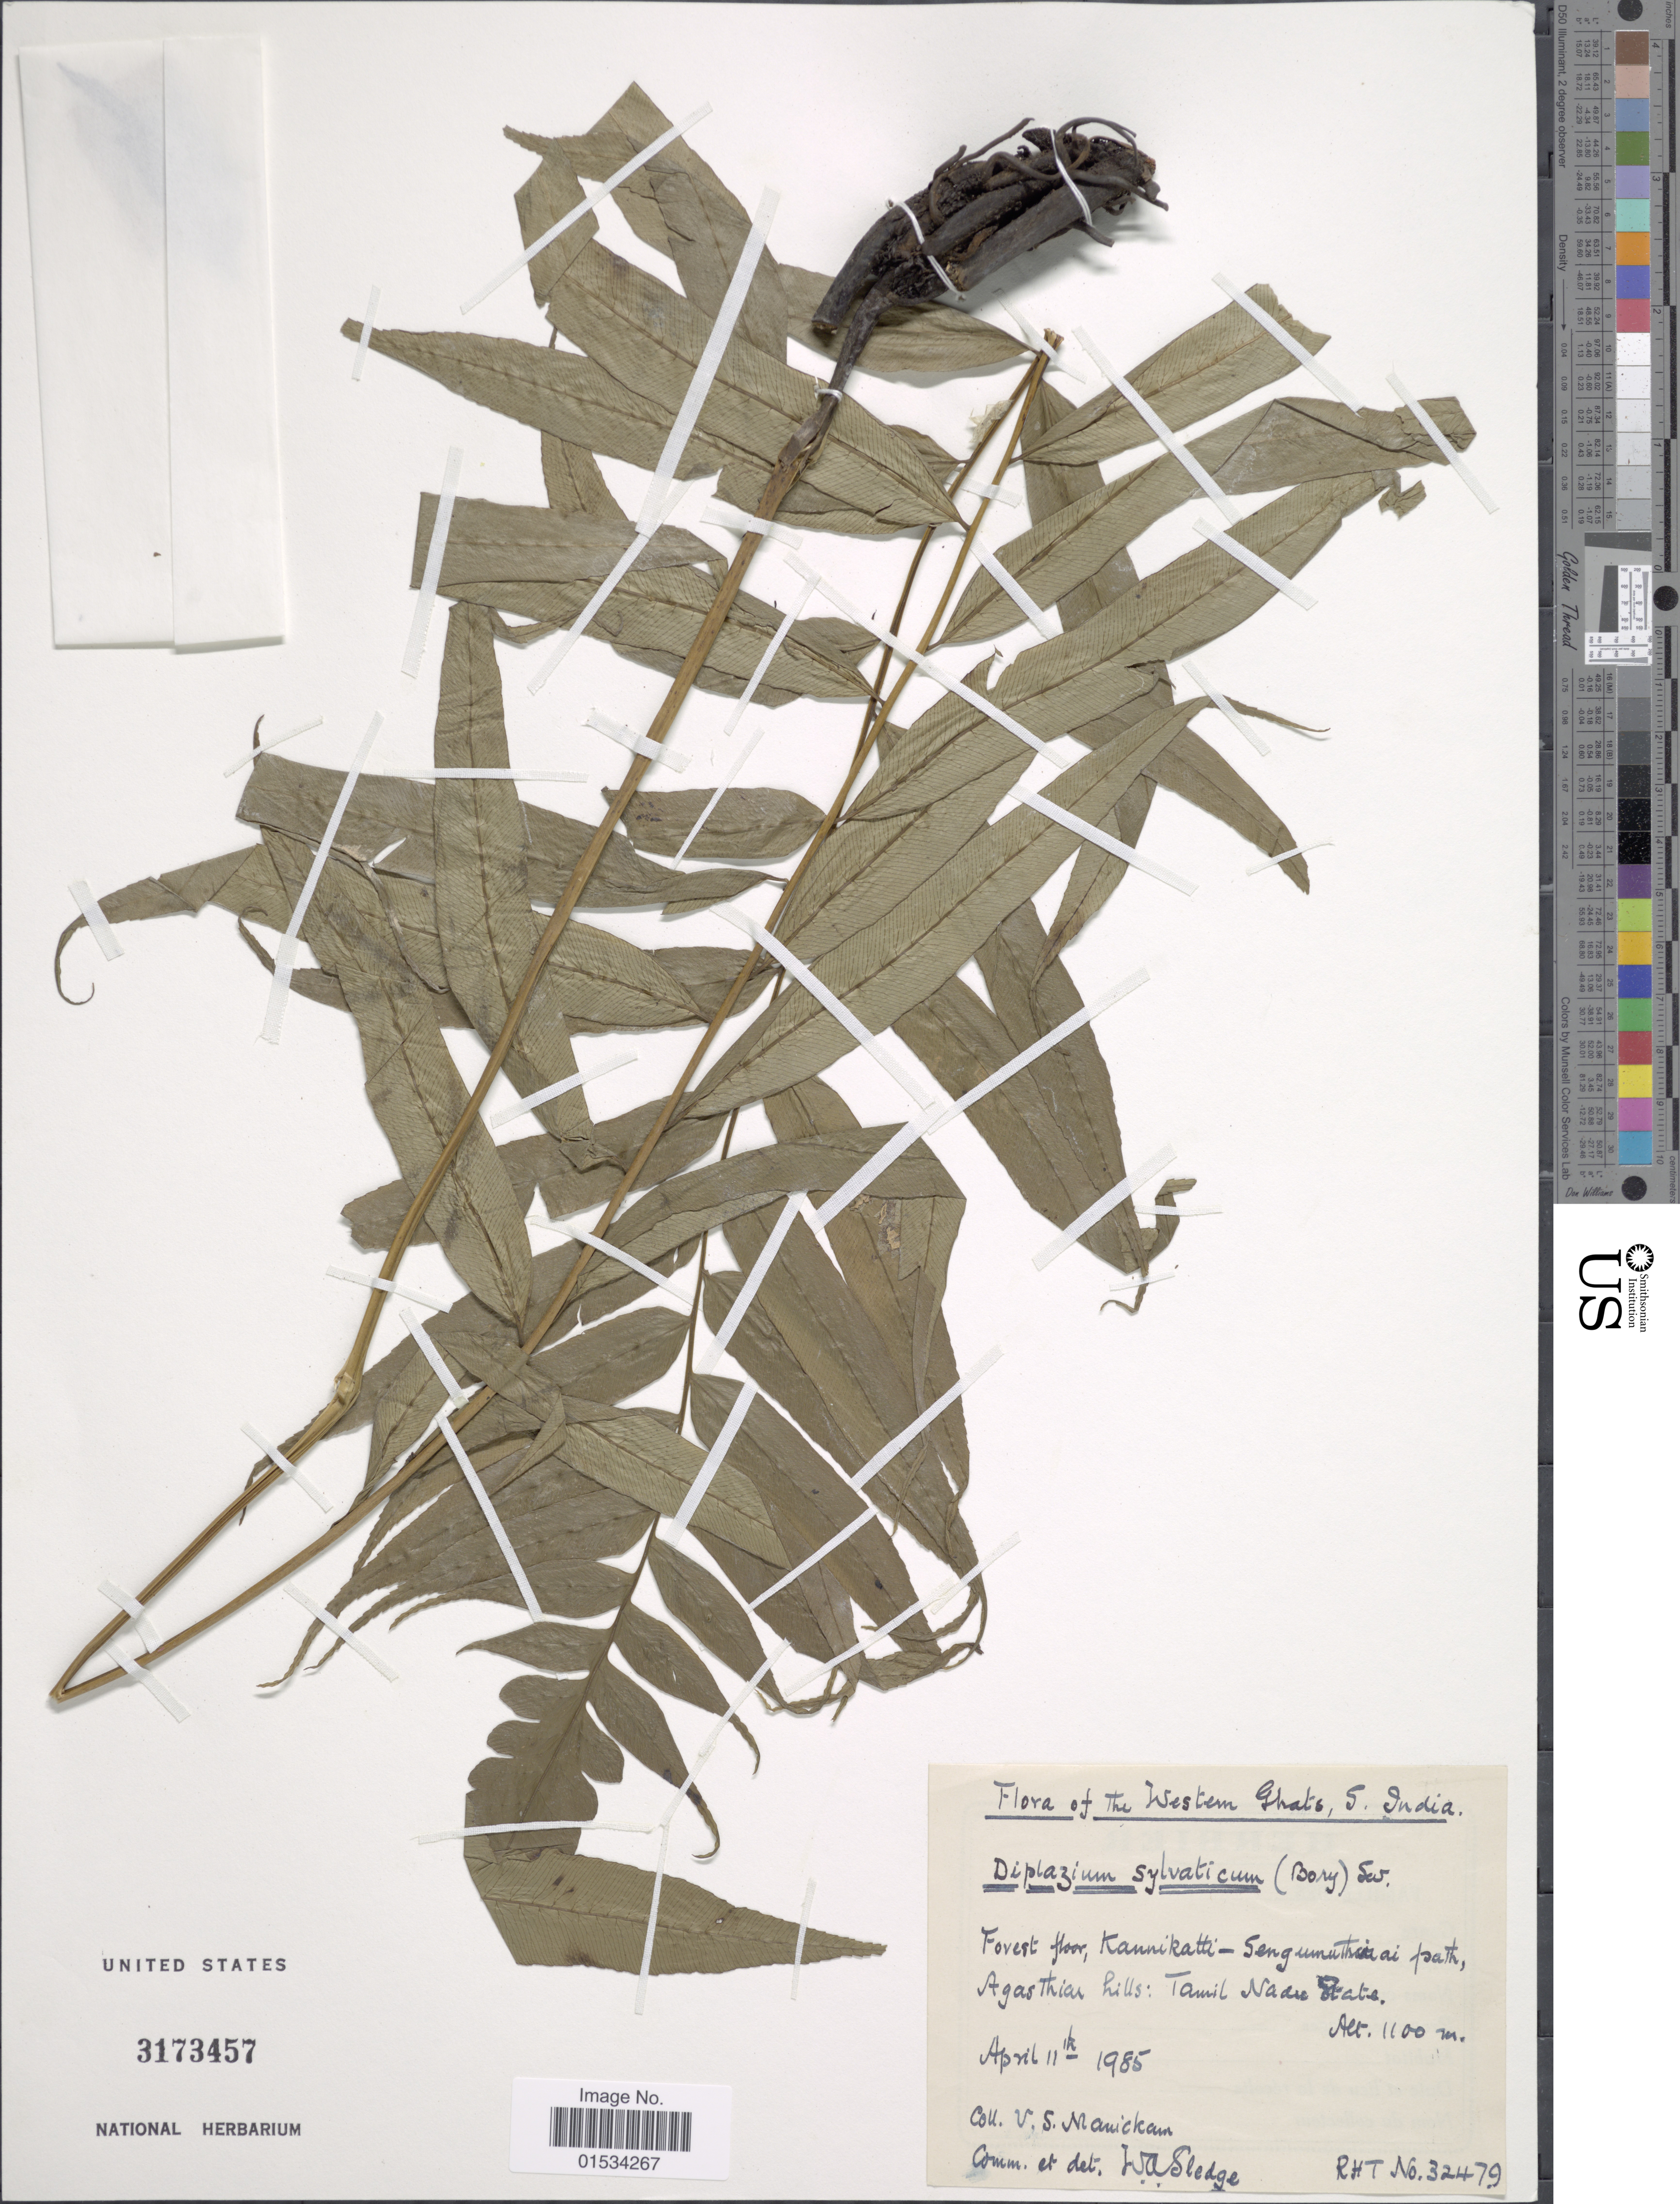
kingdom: Plantae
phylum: Tracheophyta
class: Polypodiopsida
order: Polypodiales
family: Athyriaceae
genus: Diplazium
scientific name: Diplazium silvaticum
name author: Christ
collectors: V. Manickam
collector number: RHT 32479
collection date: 1985-04-11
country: India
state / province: Tamil Nadu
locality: The Western Ghats, Forest floor, Kannikatti-Sengumuthirai [interpreted] path, Agasthiar hills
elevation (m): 1100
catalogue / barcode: US 3173457